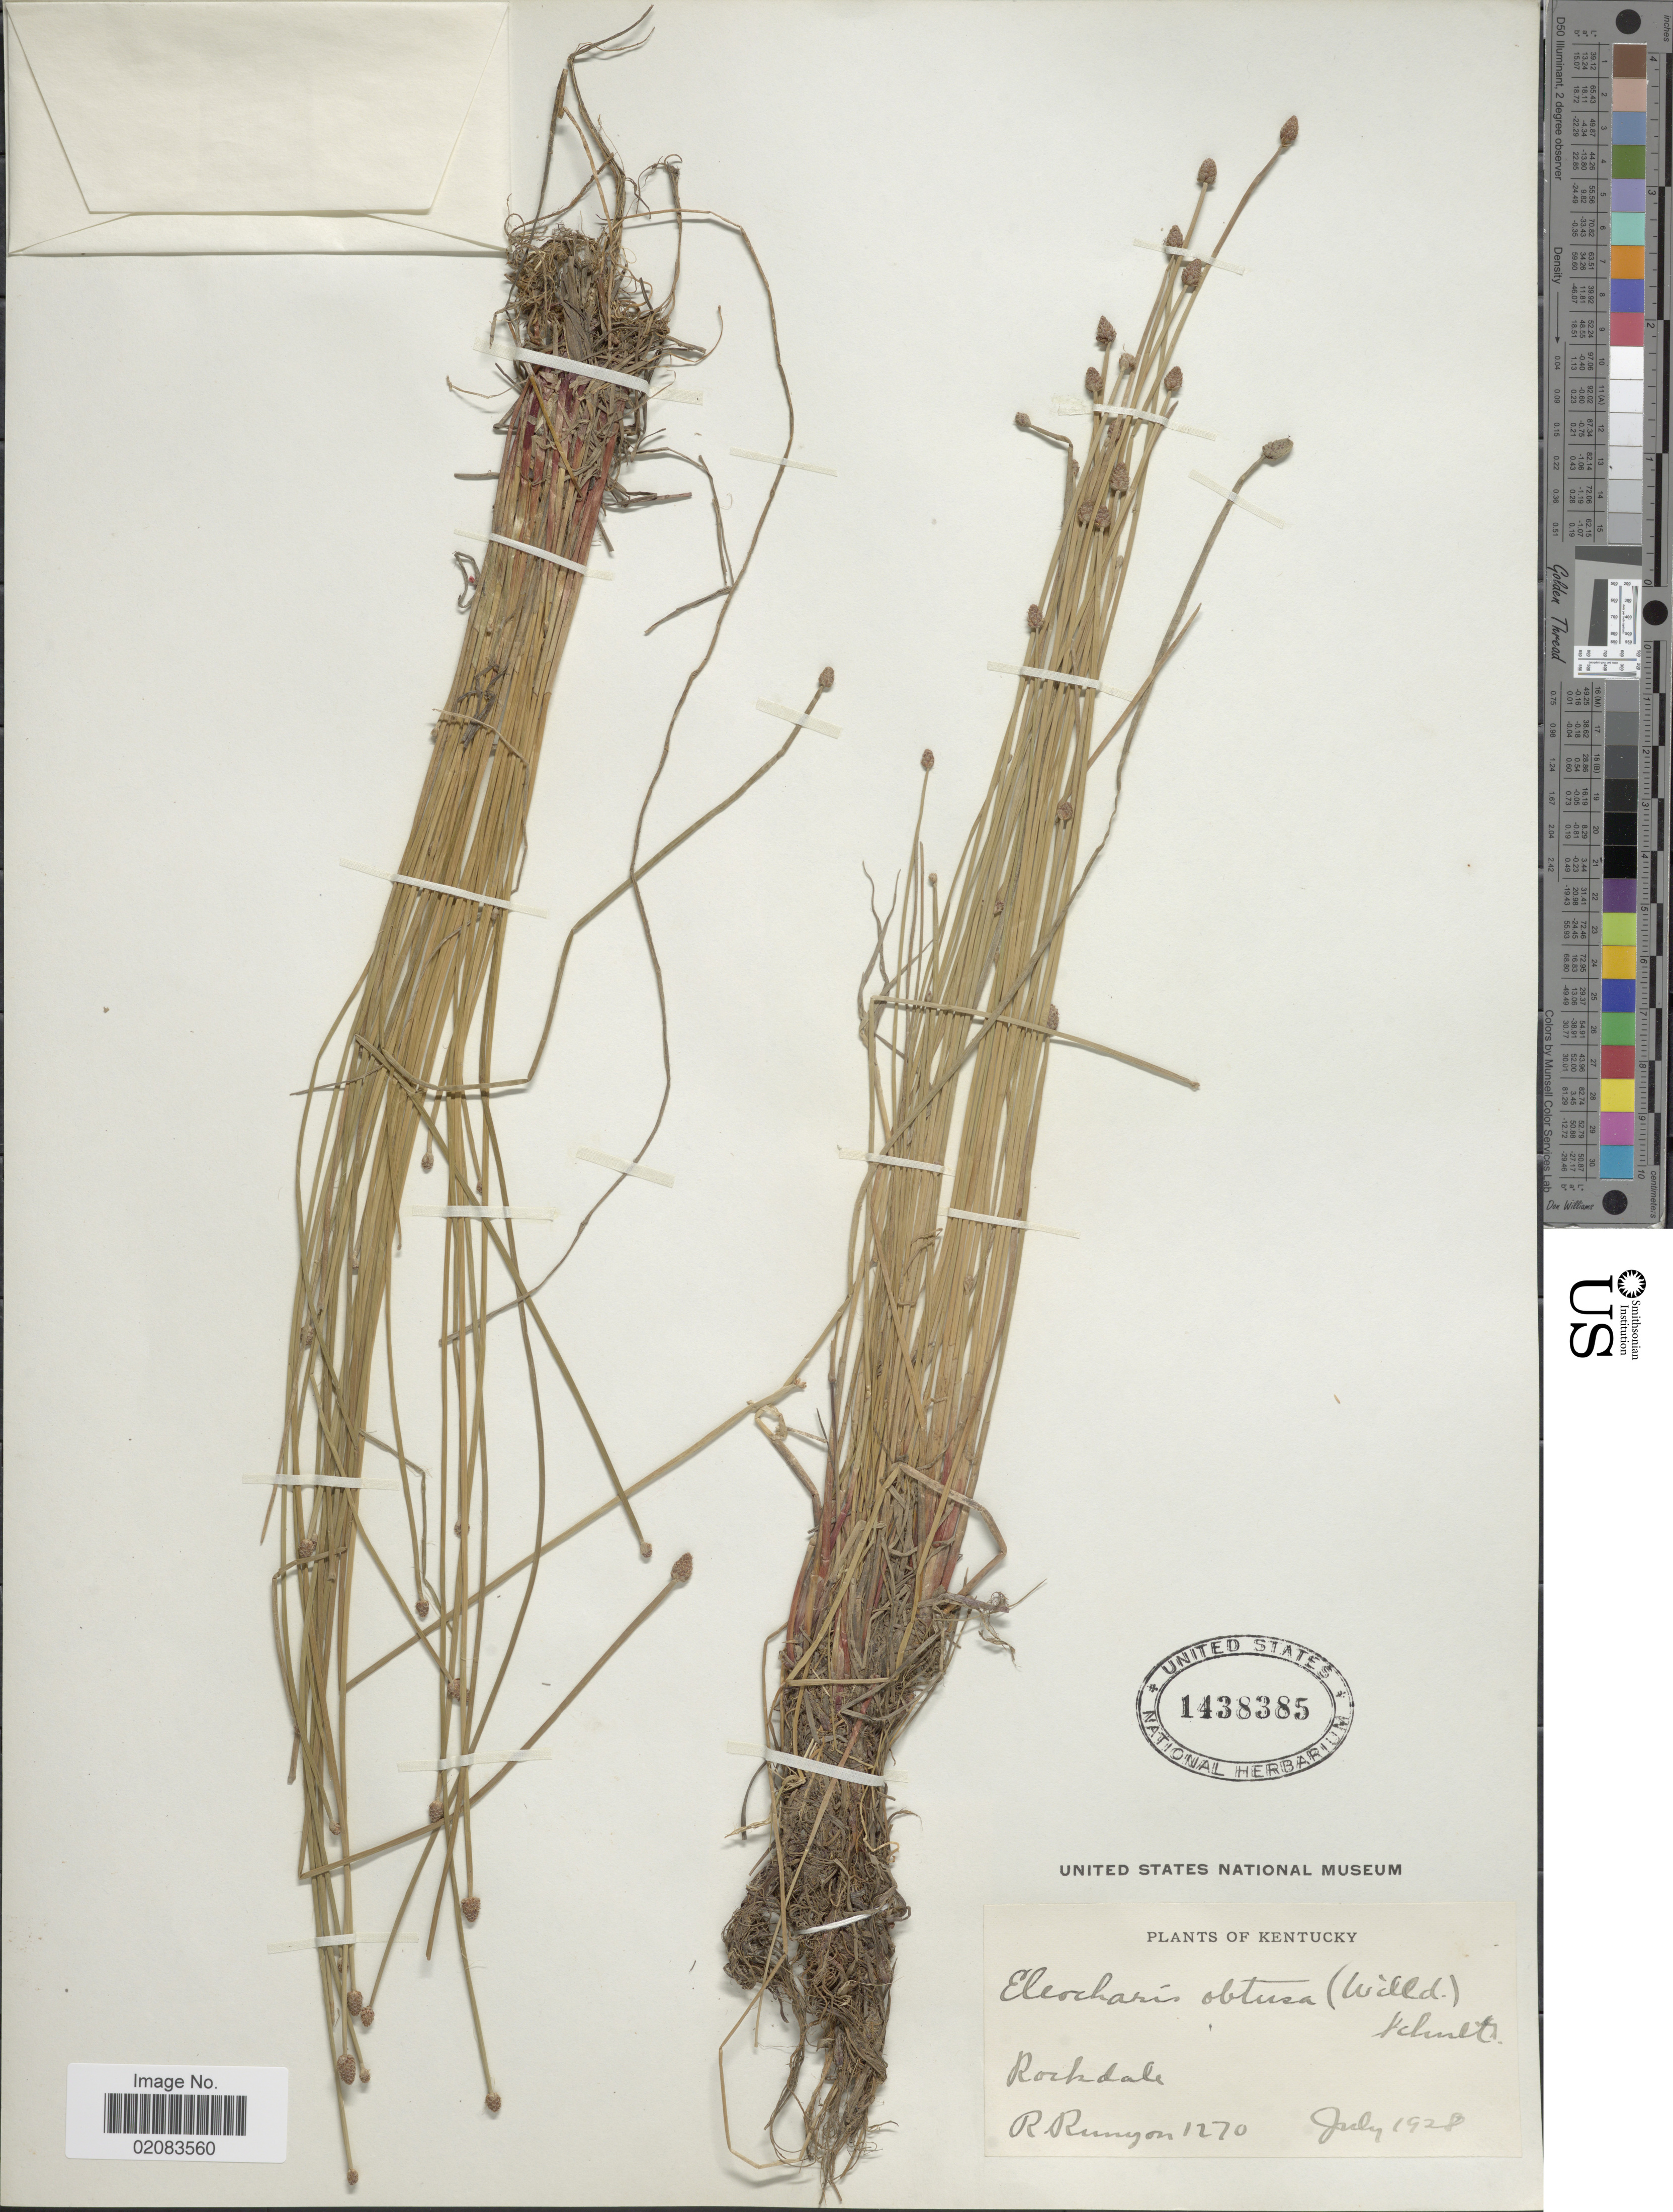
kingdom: Plantae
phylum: Tracheophyta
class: Liliopsida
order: Poales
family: Cyperaceae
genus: Eleocharis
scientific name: Eleocharis obtusa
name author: (Willd.) Schult.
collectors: R. Runyon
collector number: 1270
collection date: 1928-07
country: United States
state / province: Kentucky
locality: Rockdale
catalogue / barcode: US 1438385